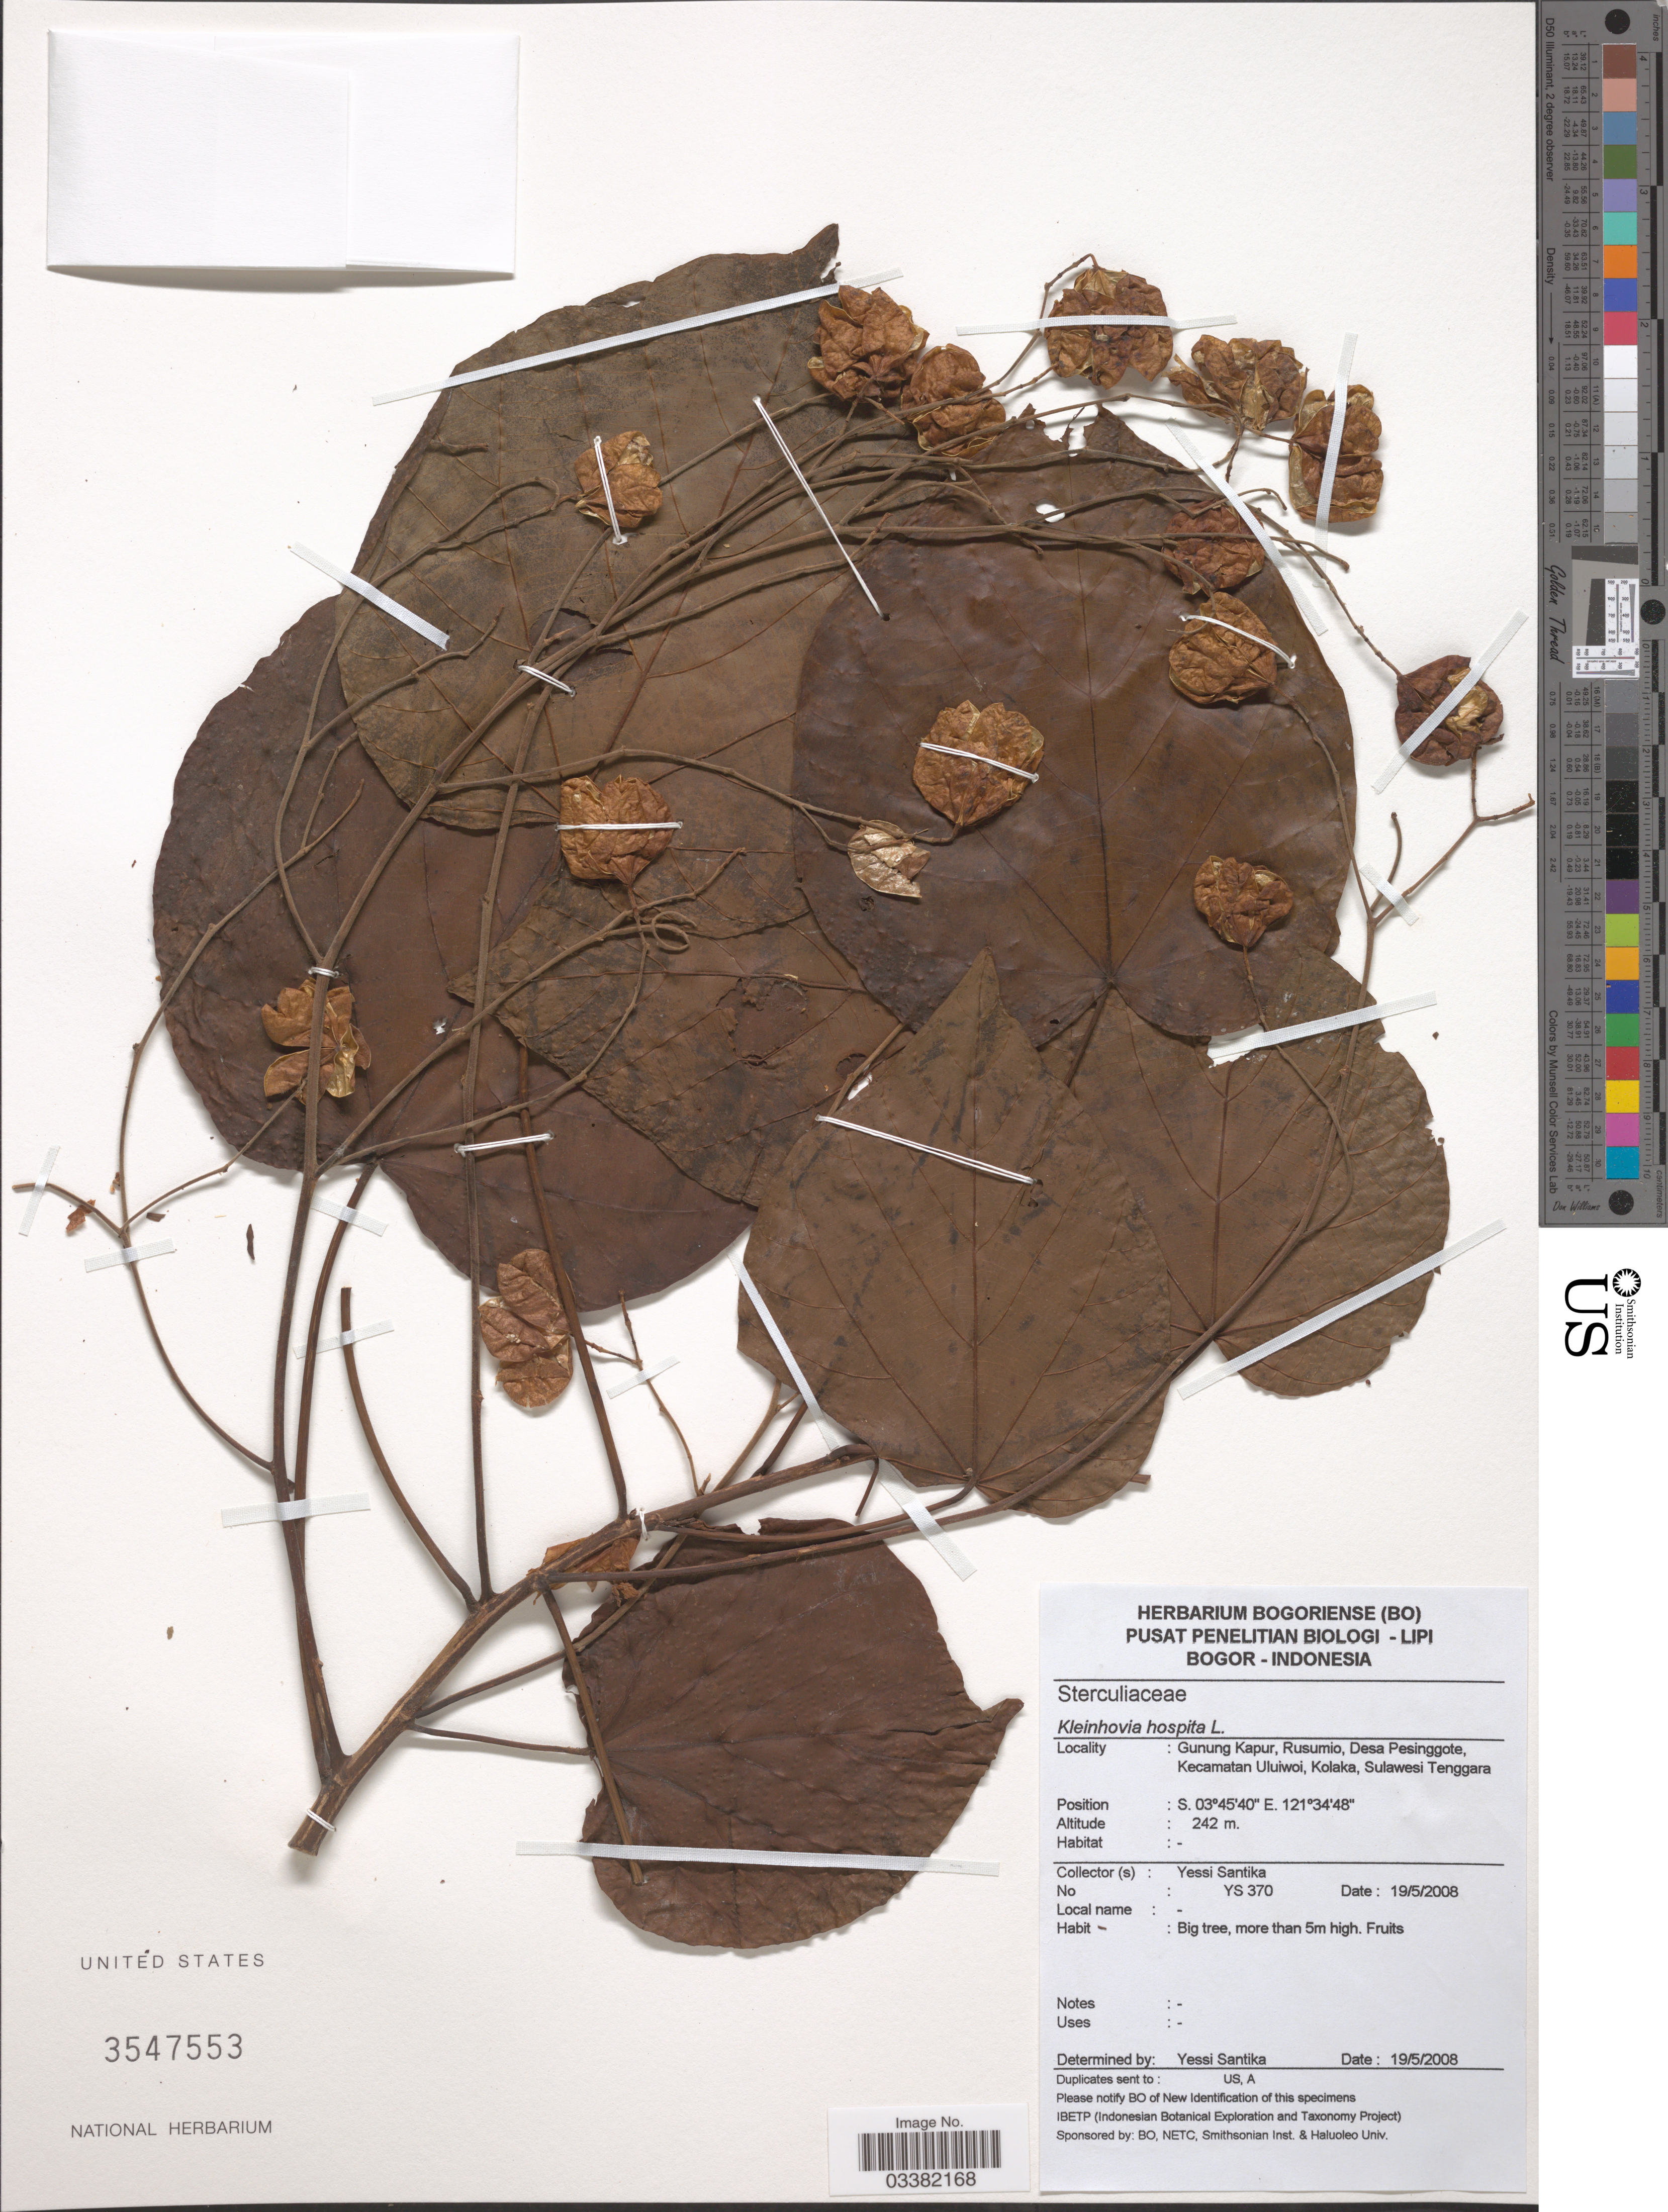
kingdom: Plantae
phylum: Tracheophyta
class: Magnoliopsida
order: Malvales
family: Malvaceae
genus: Kleinhovia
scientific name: Kleinhovia hospita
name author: L.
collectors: Y. Santika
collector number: YS 370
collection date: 2008-05-19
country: Indonesia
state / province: Sulawesi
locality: Gunung Kapur, Rusumio, Desa Pesinggote, Kecamatan Uluiwoi, Kolaka, Sulawesi Tenggara.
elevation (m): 242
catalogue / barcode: US 3547553